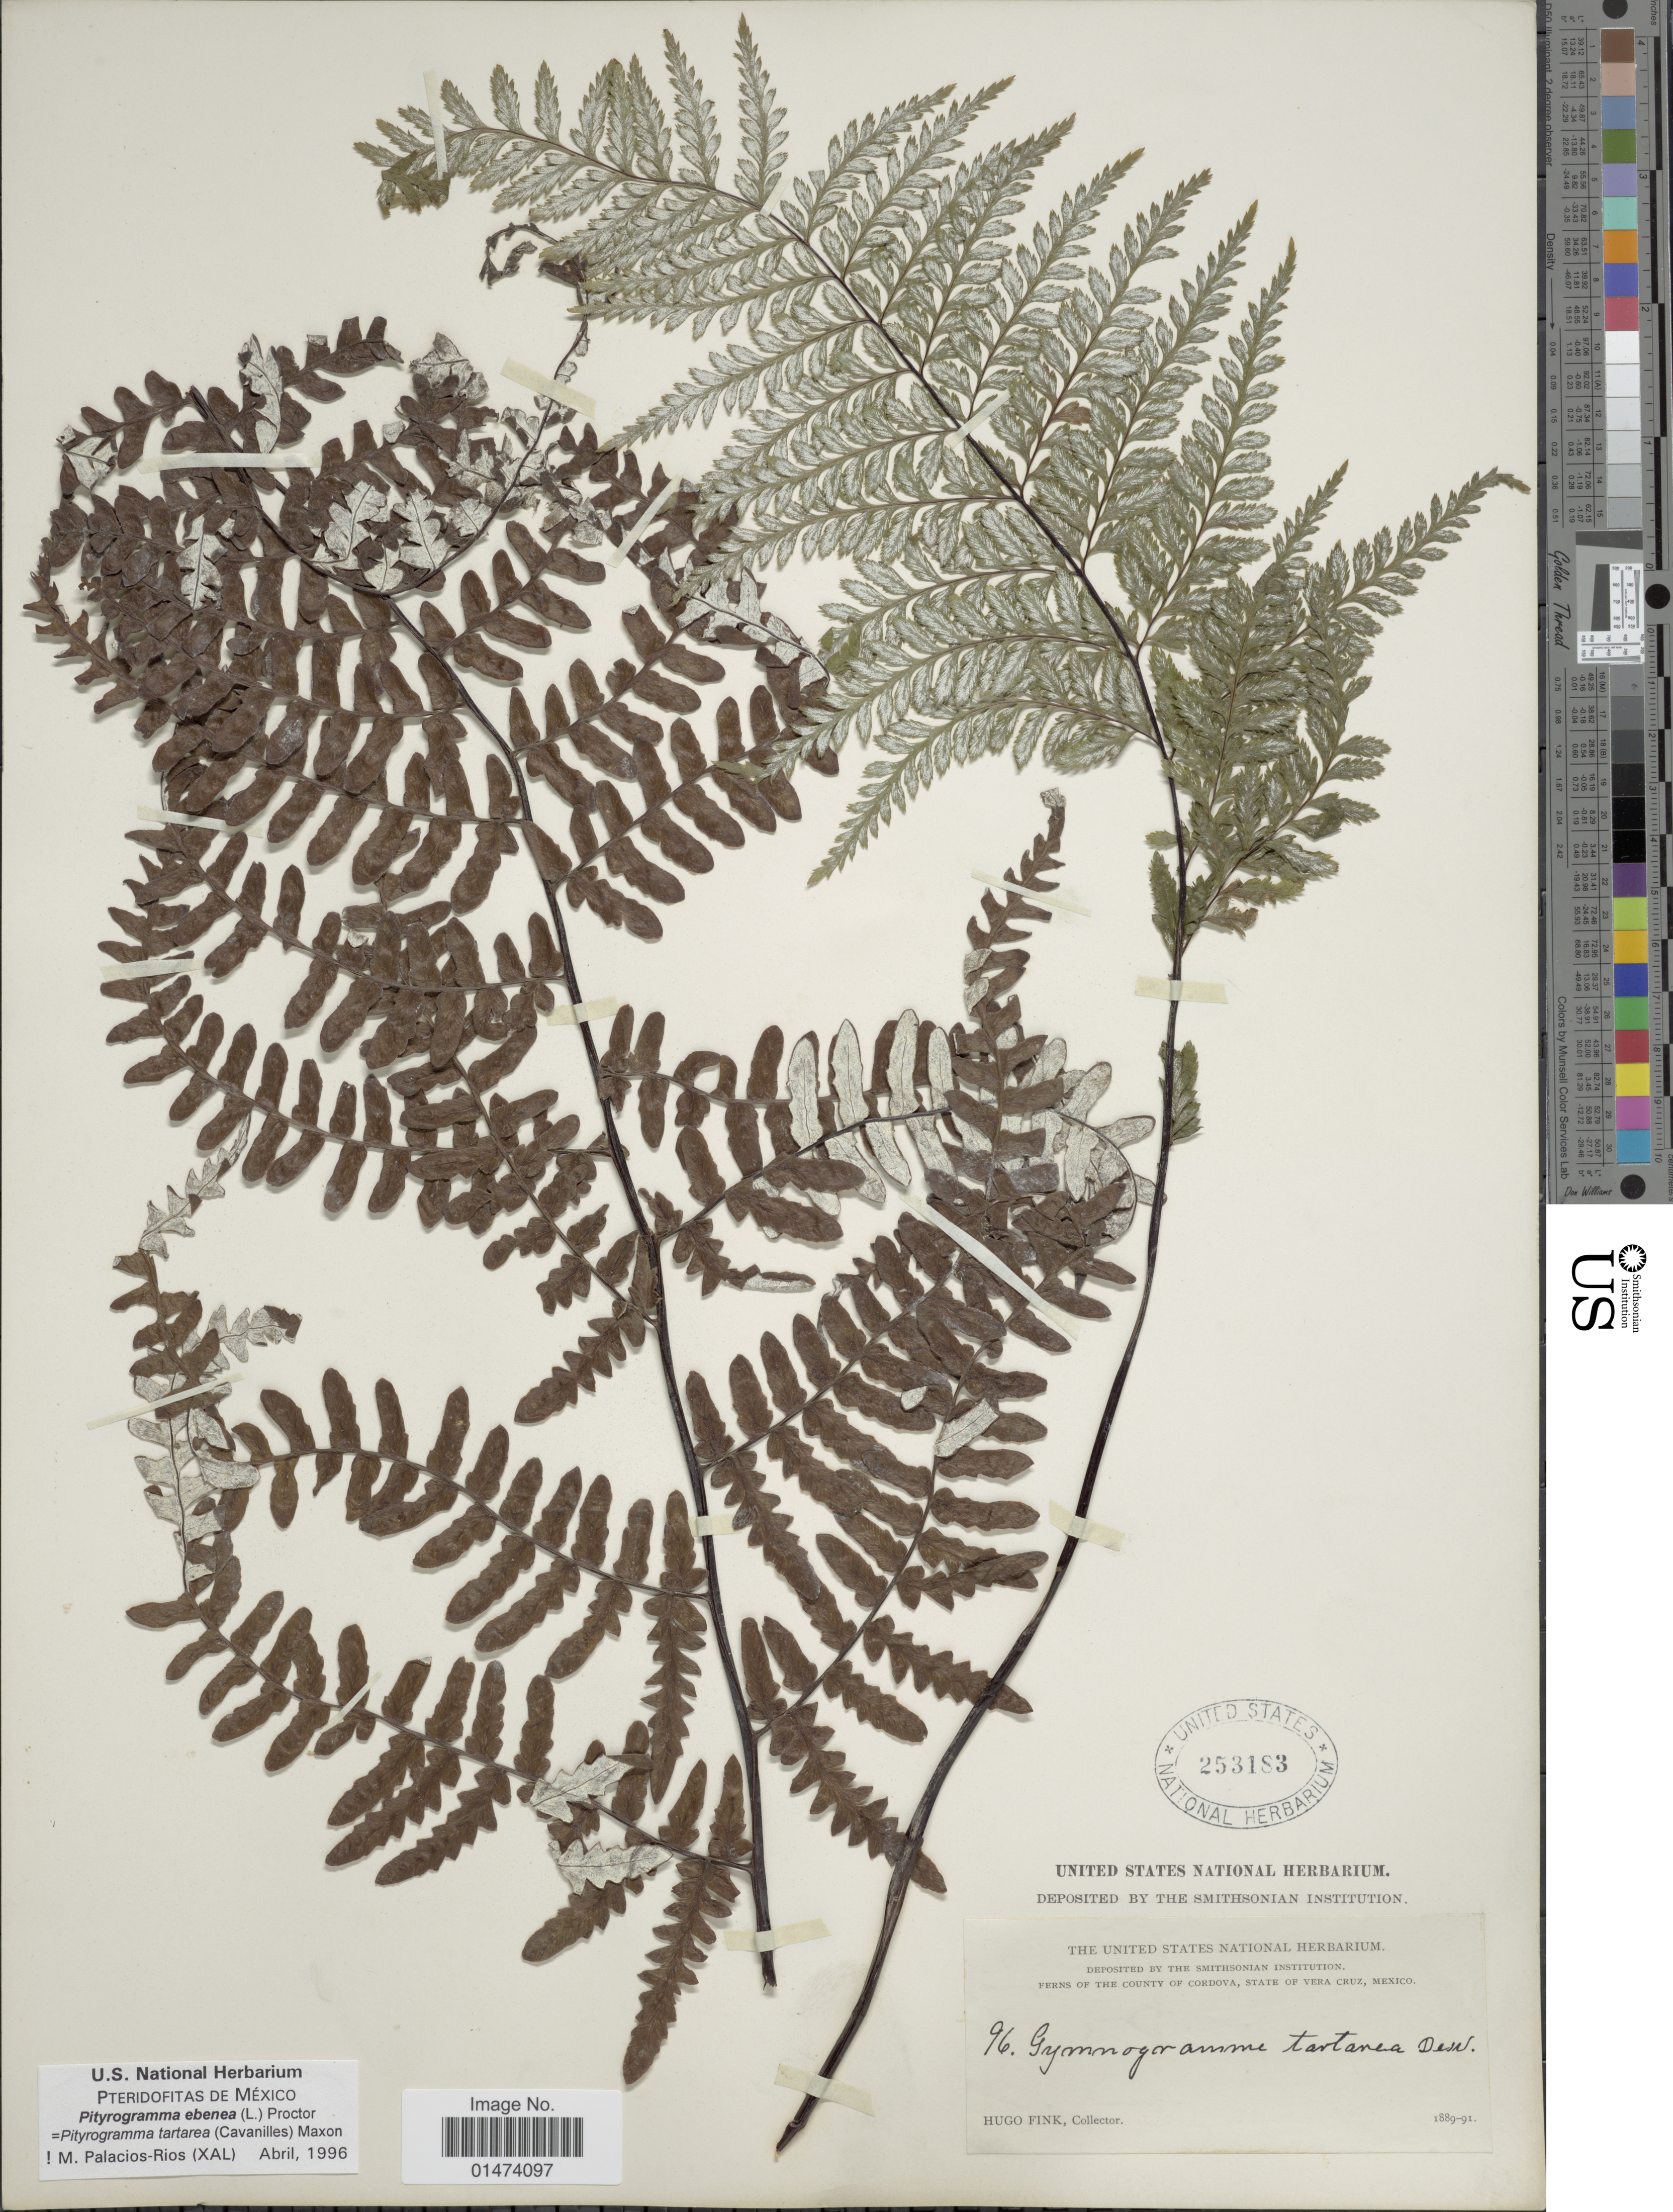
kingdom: Plantae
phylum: Tracheophyta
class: Polypodiopsida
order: Polypodiales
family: Pteridaceae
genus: Pityrogramma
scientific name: Pityrogramma tartarea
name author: (Cav.) Maxon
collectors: H. Fink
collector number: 96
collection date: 1889/1891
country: Mexico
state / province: Veracruz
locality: Ferns of the county of Cordova, State of Vera Cruz, Mexico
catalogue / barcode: US 253183